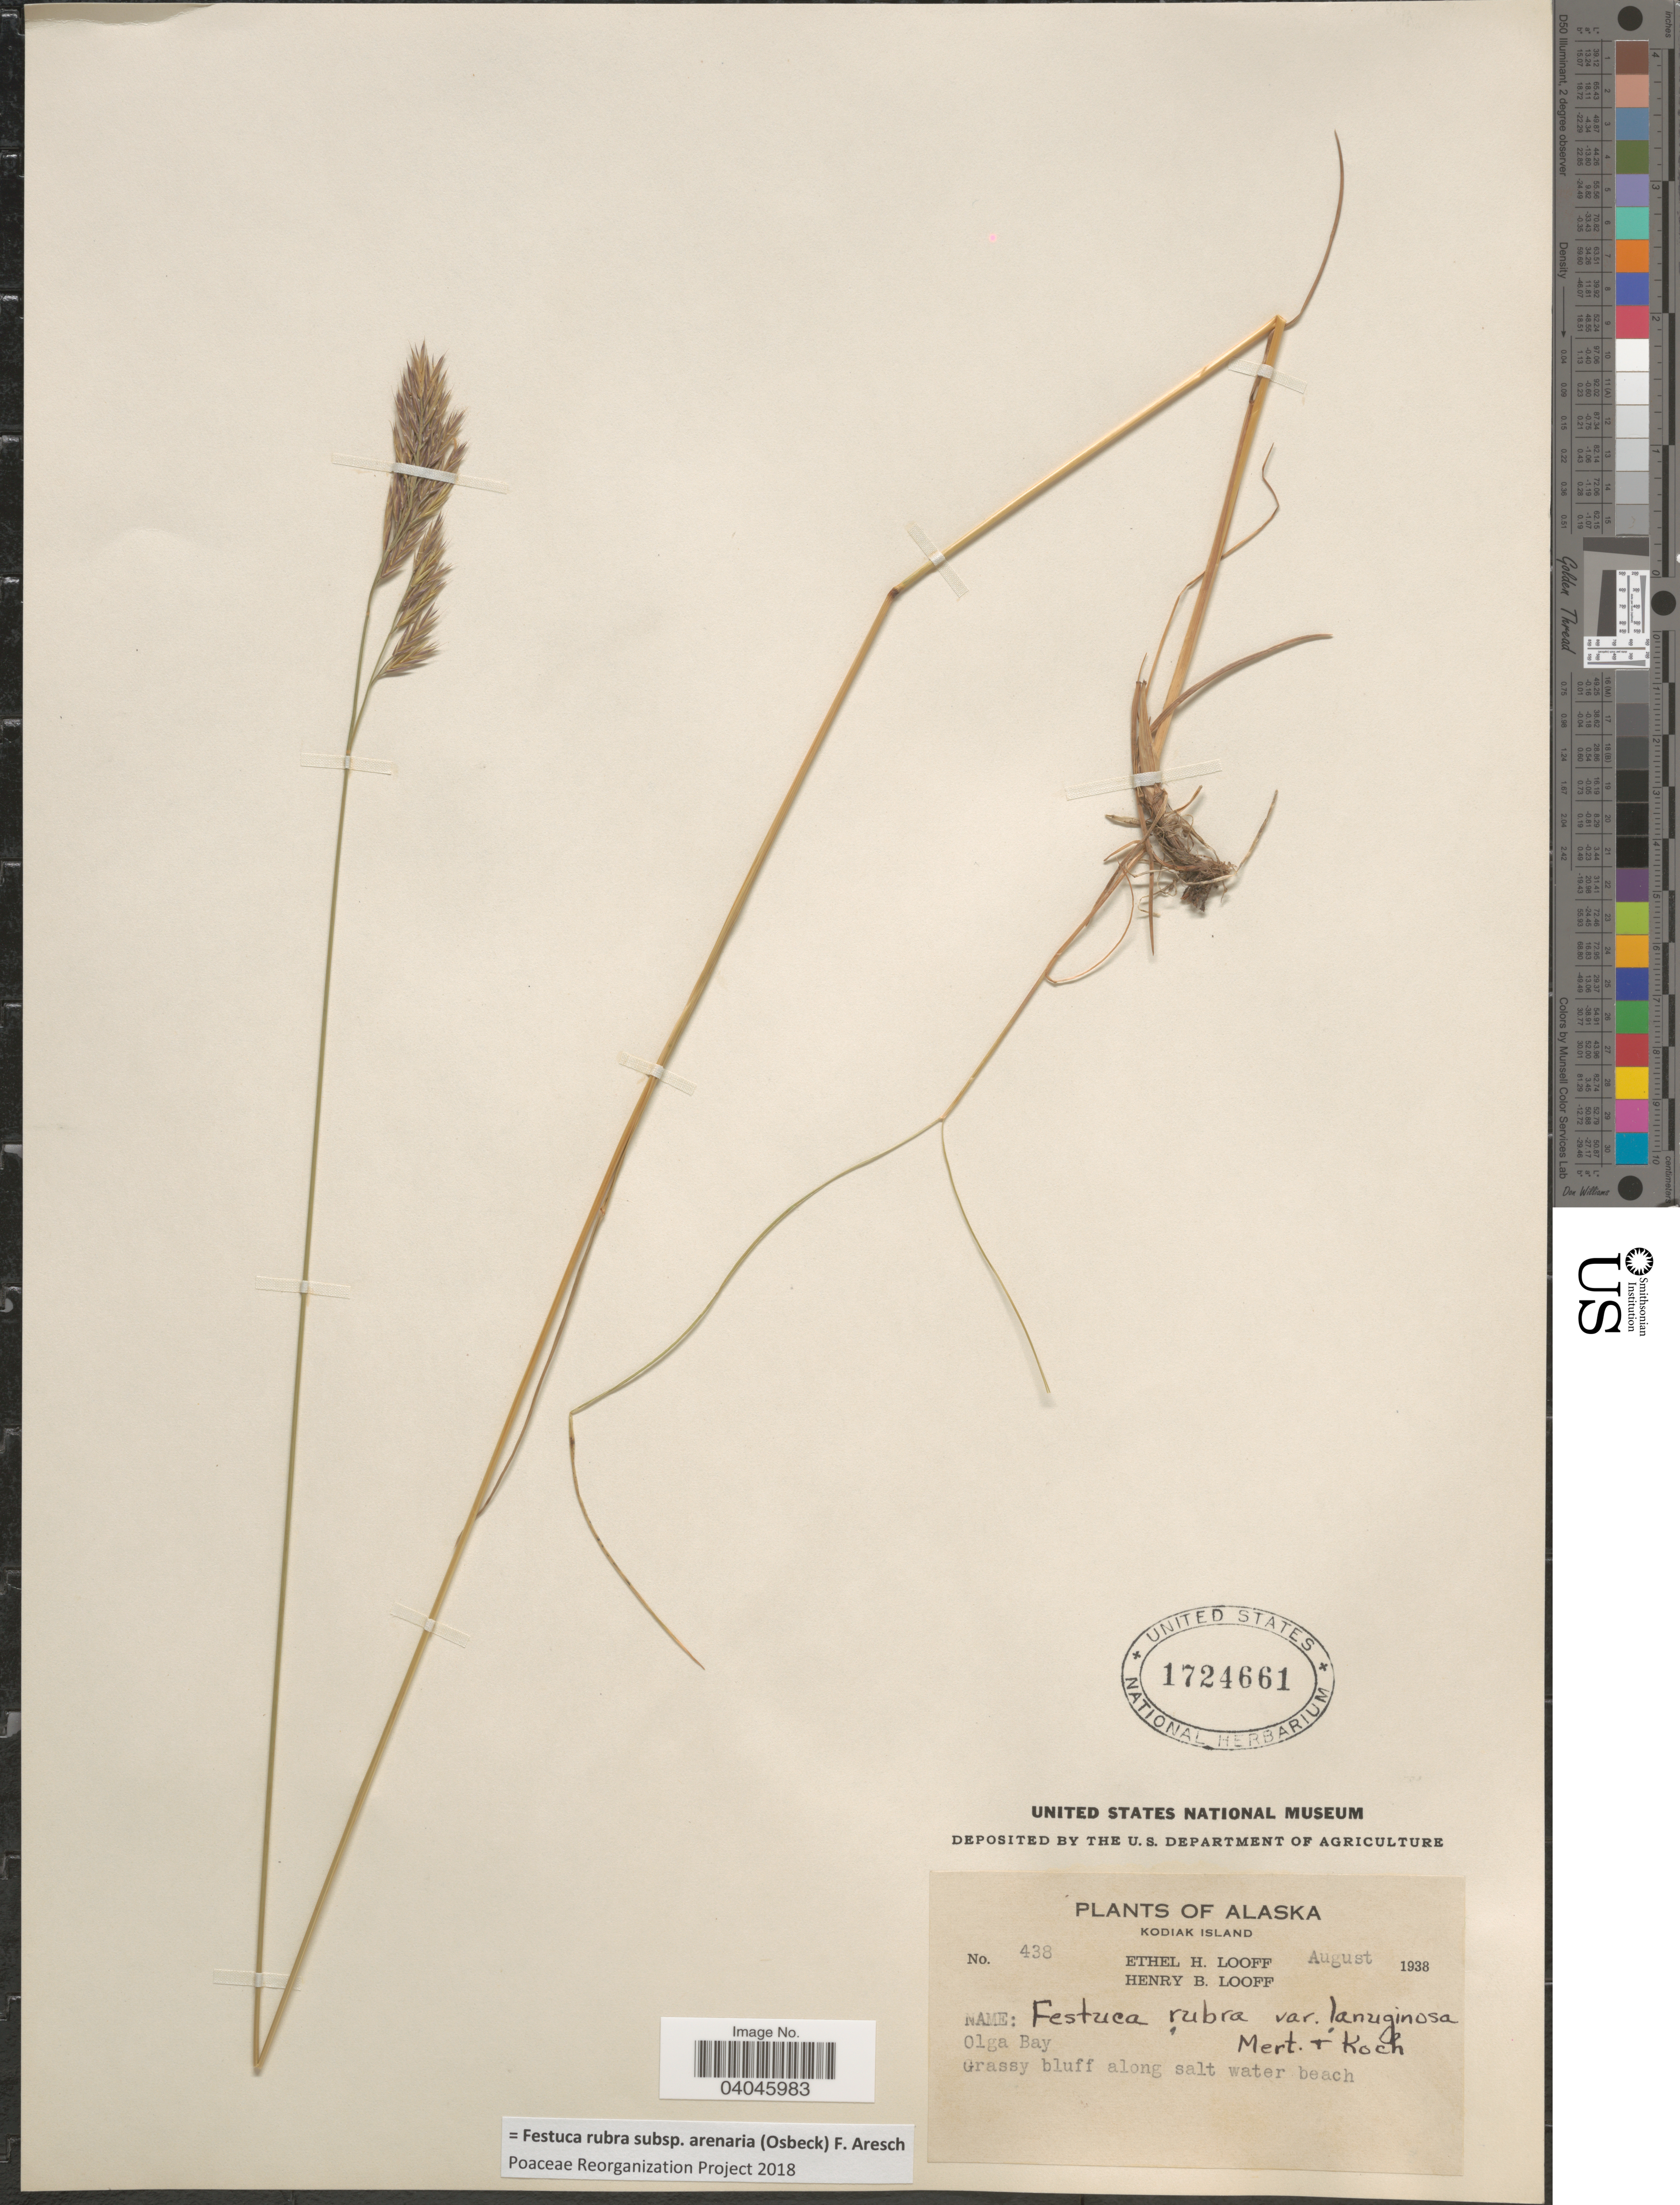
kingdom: Plantae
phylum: Tracheophyta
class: Liliopsida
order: Poales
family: Poaceae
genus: Festuca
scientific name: Festuca rubra subsp. arenaria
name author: (Osbeck) F. Aresch.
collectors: E. Looff & H. Looff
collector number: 438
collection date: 1938-08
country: United States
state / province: Alaska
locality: Kodiak Island. Olga Bay. Grassy bluff along salt water beach.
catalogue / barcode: US 1724661